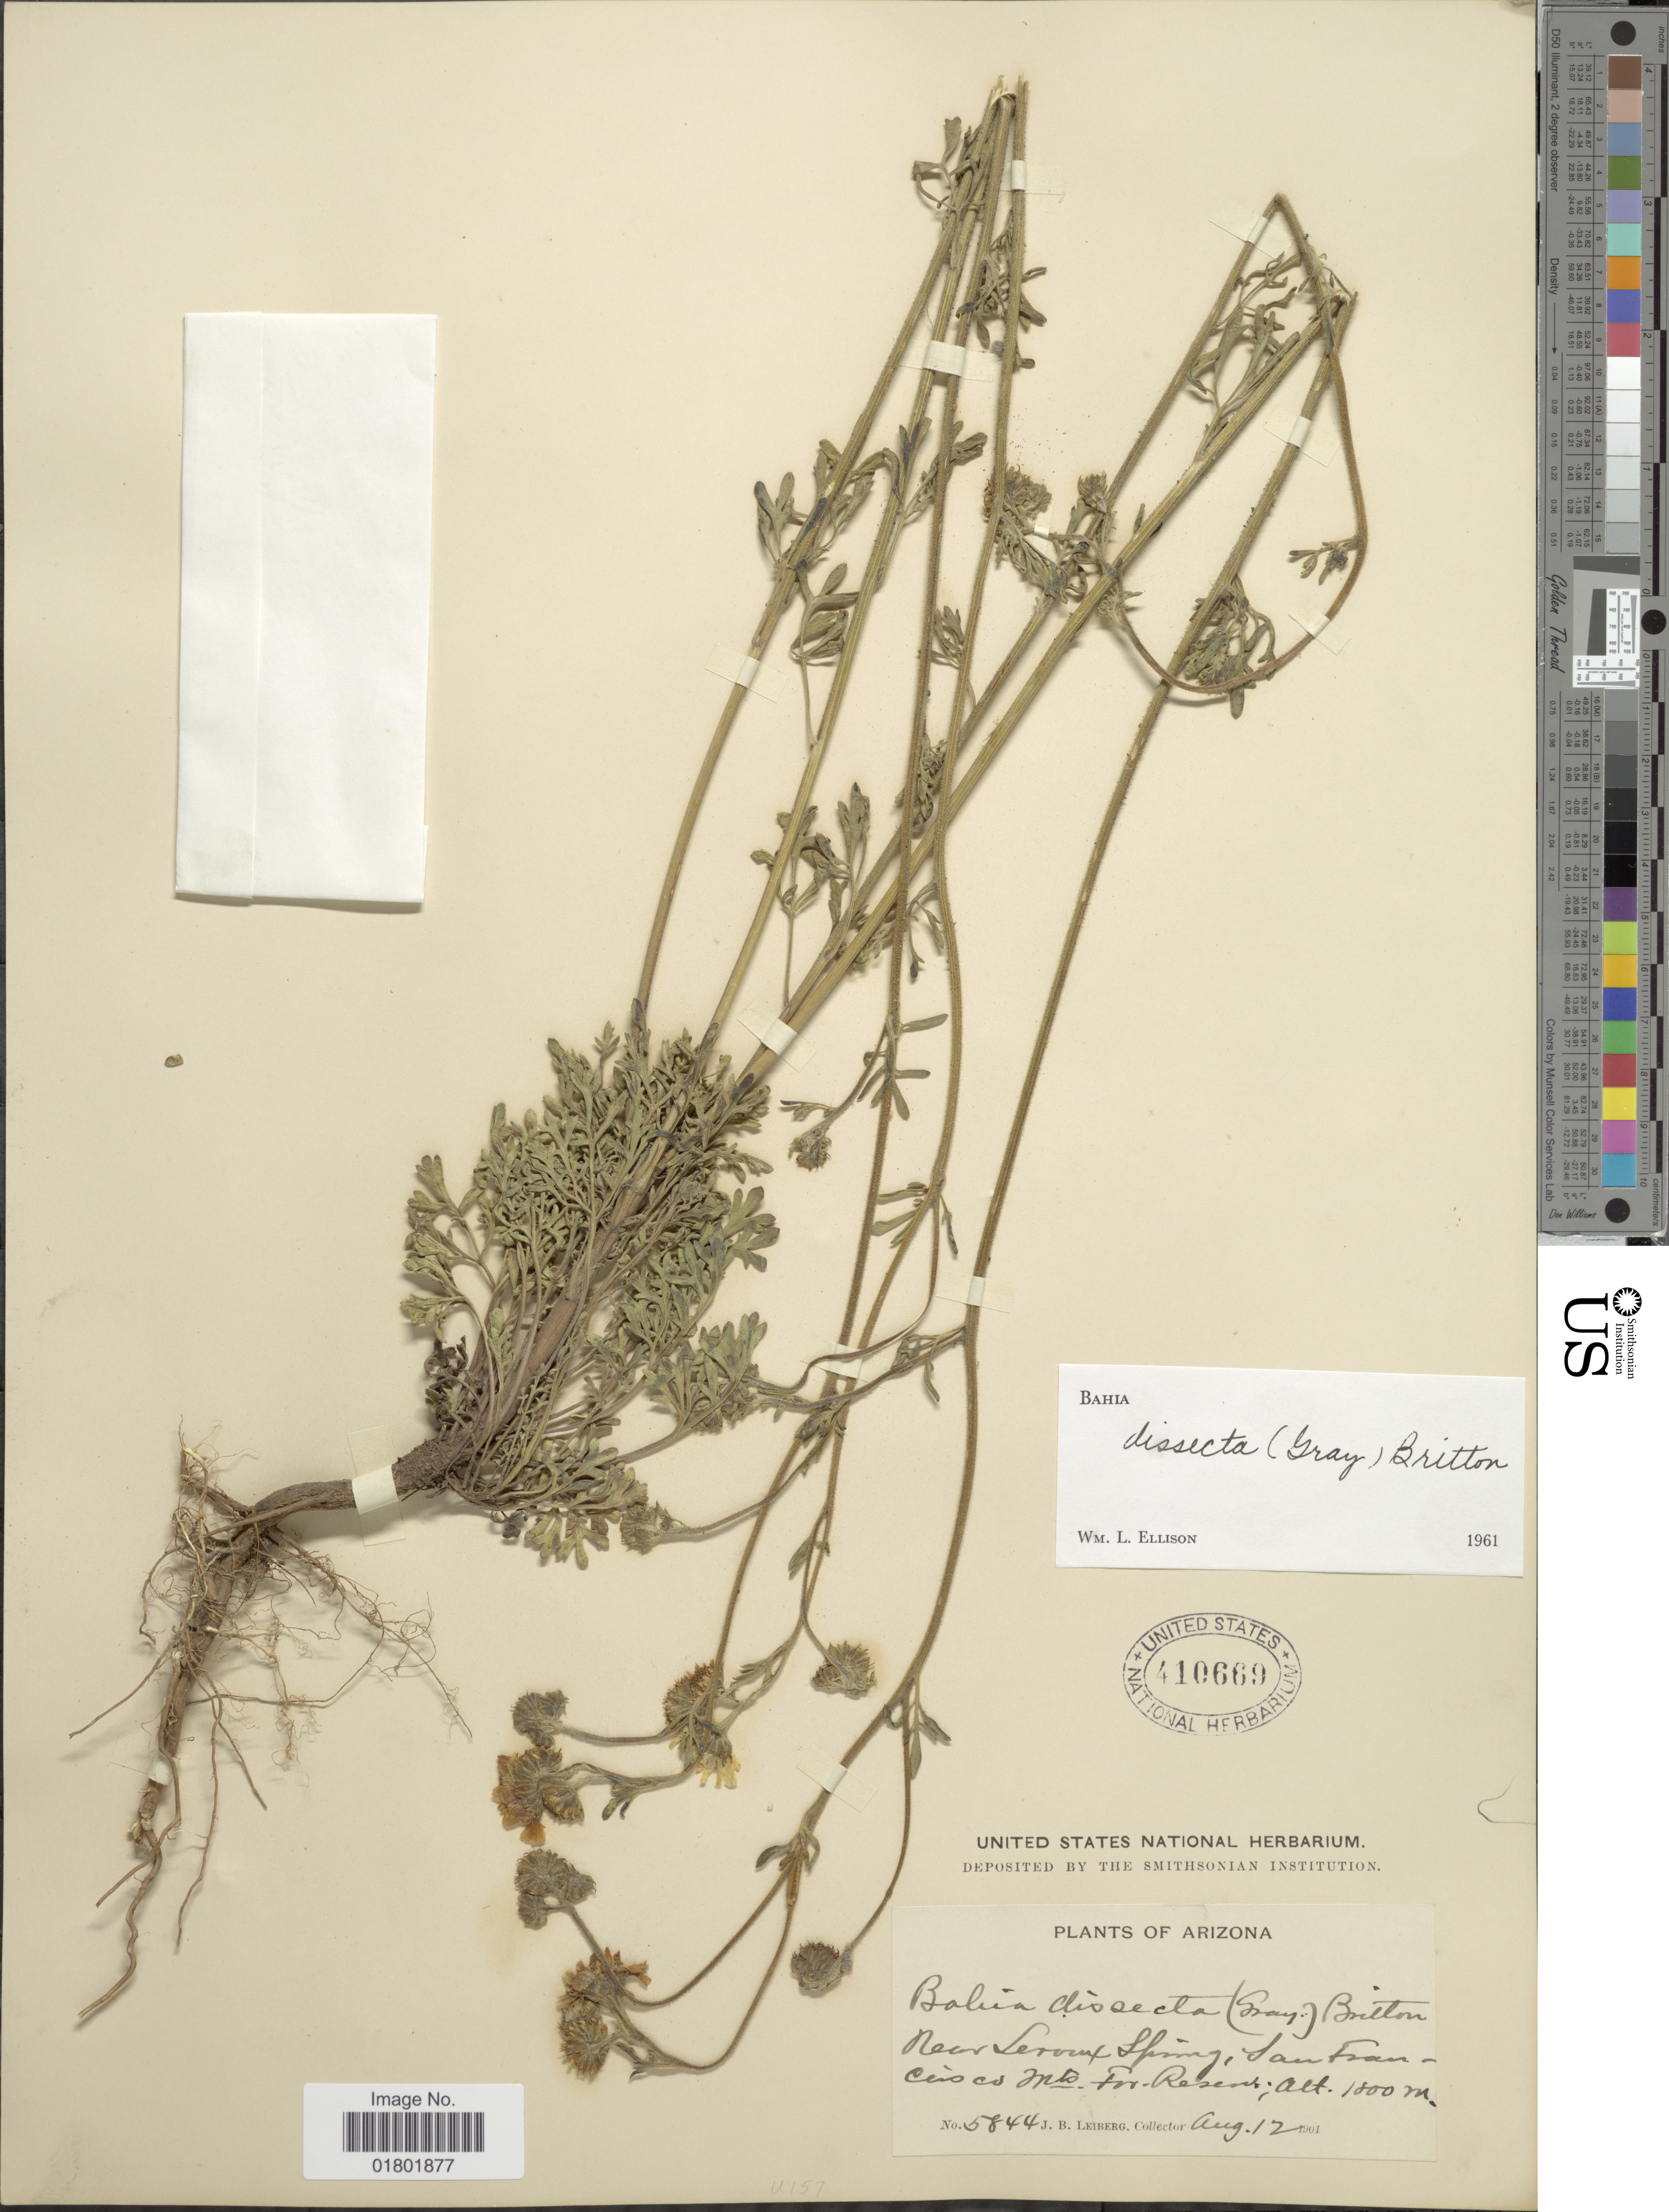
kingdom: Plantae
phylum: Tracheophyta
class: Magnoliopsida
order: Asterales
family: Asteraceae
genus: Bahia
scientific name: Bahia dissecta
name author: (A. Gray) Britton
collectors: J. B. Leiberg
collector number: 5844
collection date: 1901-08-12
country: United States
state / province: Arizona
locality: Near Leroux Spring, San Francisco Mts.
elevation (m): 1800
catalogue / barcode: US 410669